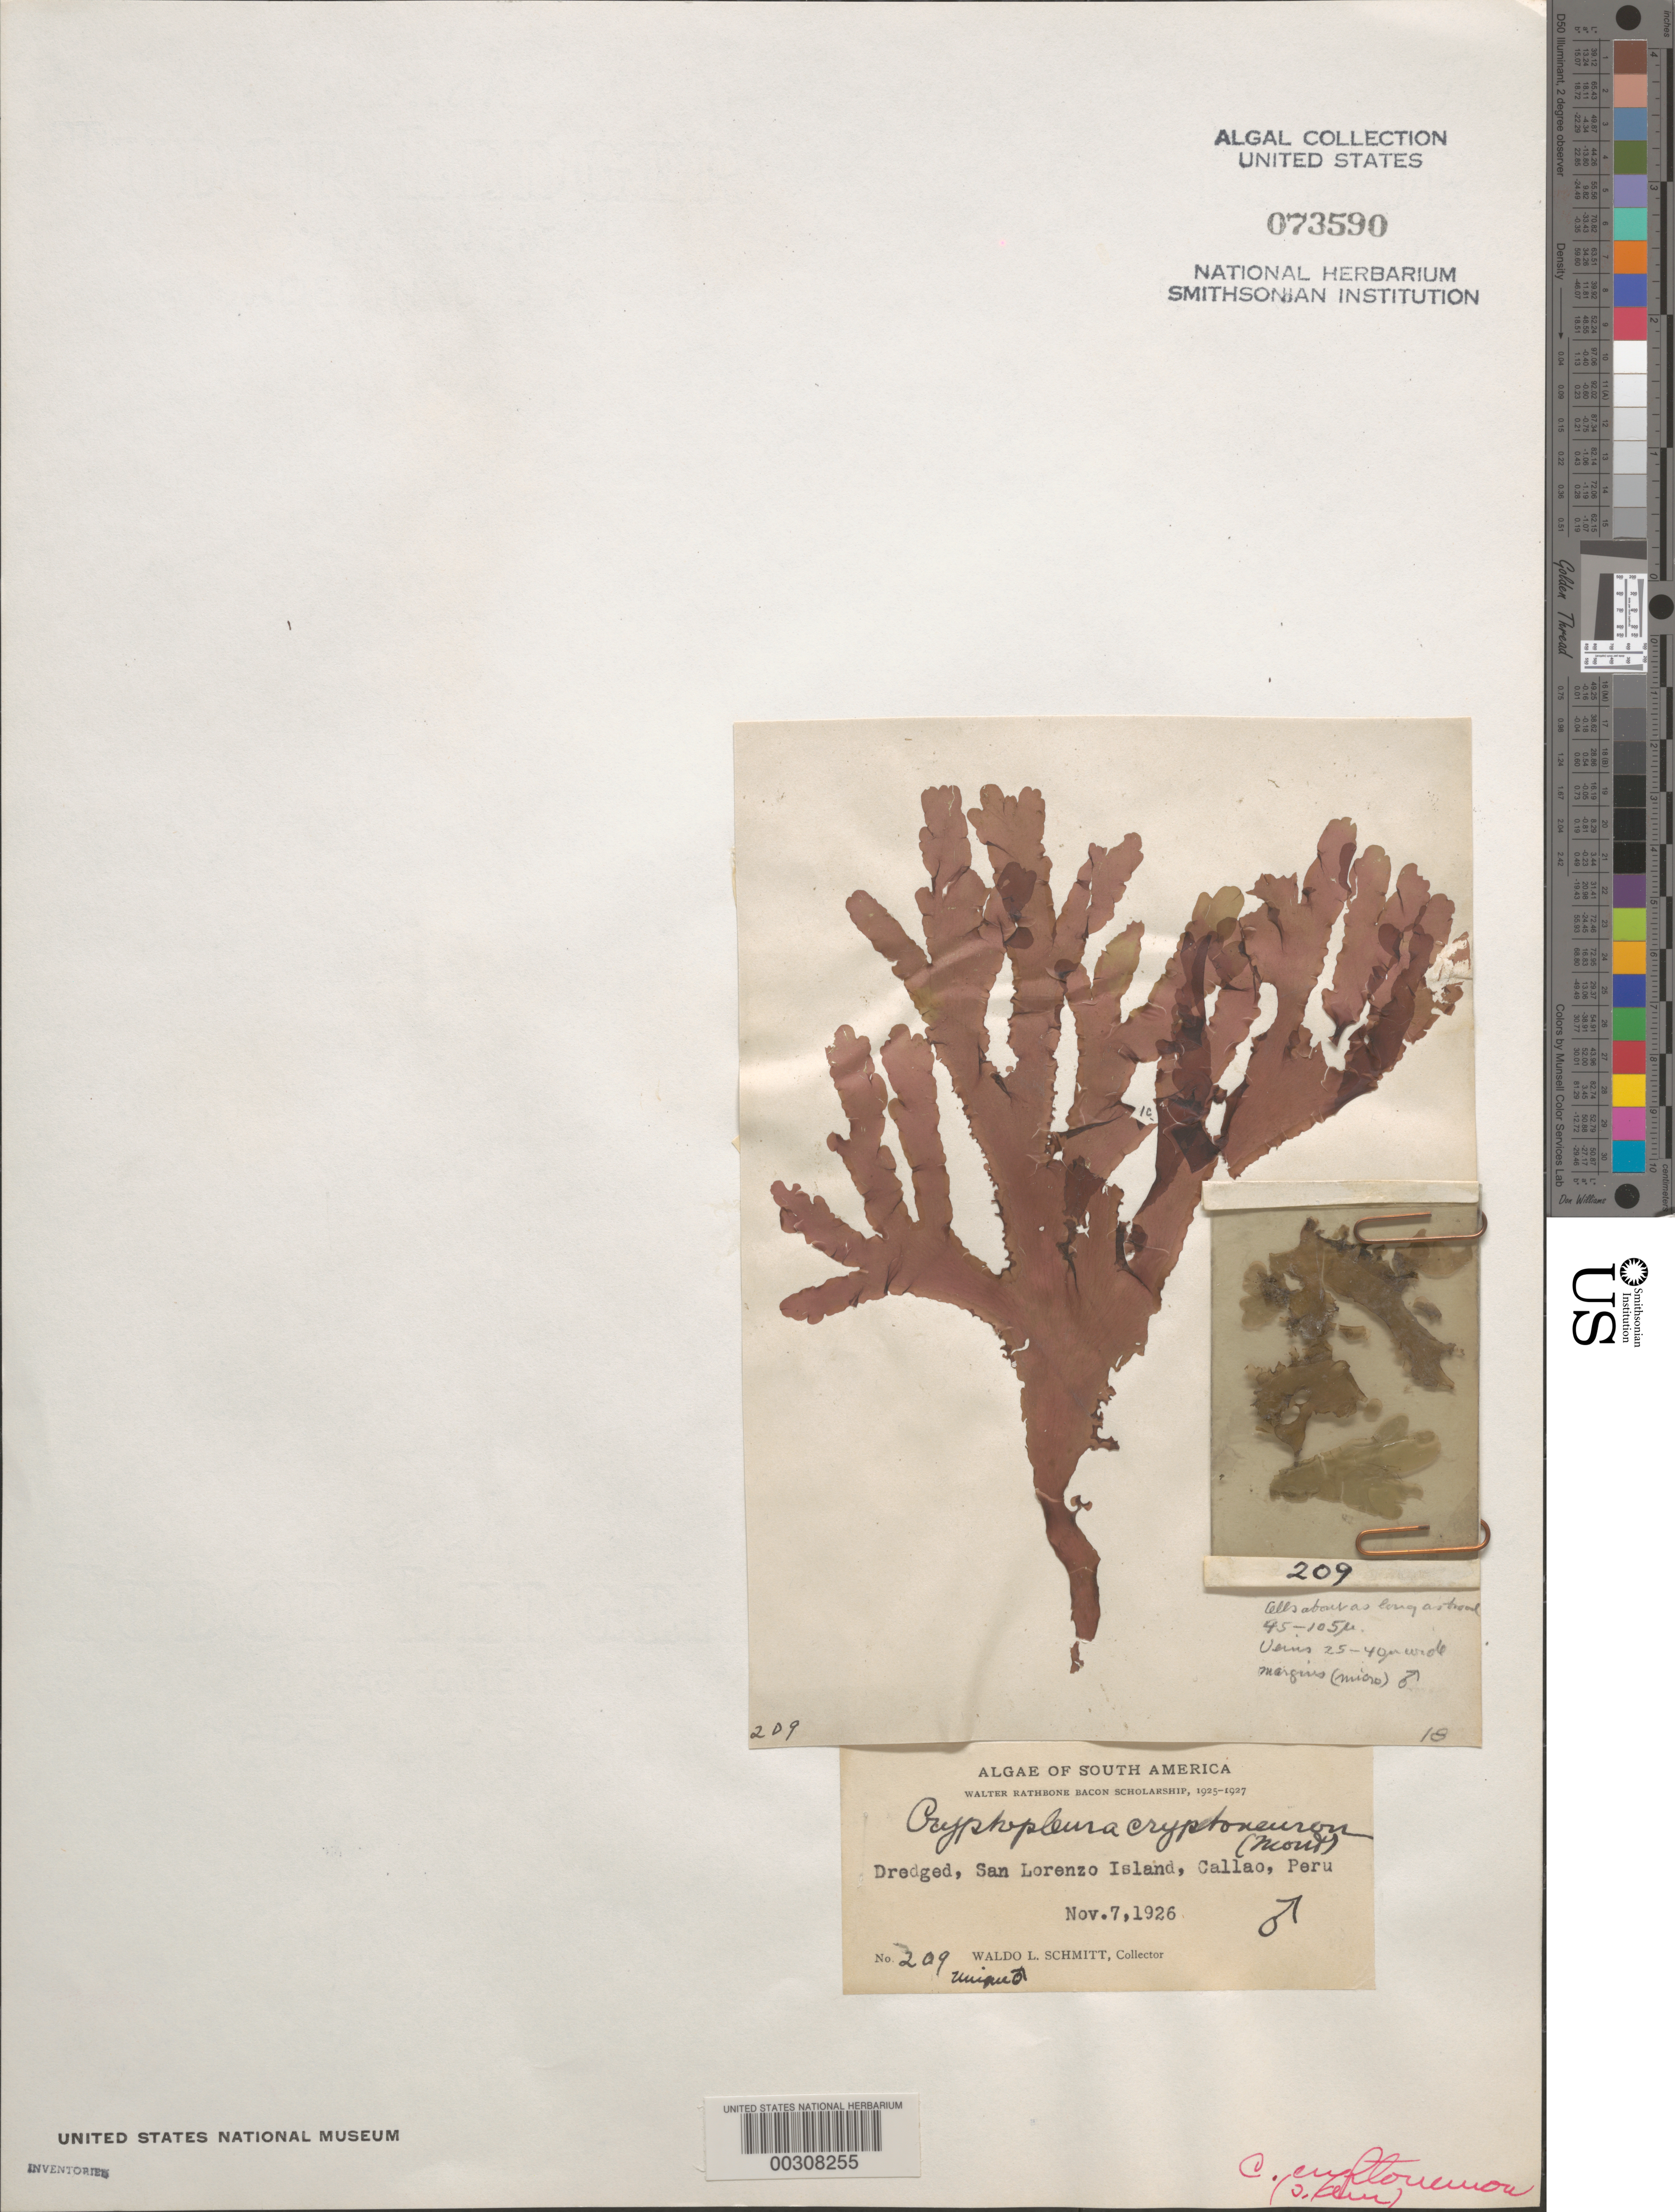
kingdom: Plantae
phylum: Rhodophyta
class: Florideophyceae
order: Ceramiales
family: Delesseriaceae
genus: Cryptopleura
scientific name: Cryptopleura cryptoneuron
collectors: W. L. Schmitt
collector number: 209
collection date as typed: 07 Nov 1926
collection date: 1926-11-07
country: Peru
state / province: Callao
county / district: Callao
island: Isla San Lorenzo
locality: Callao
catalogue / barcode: US 73590